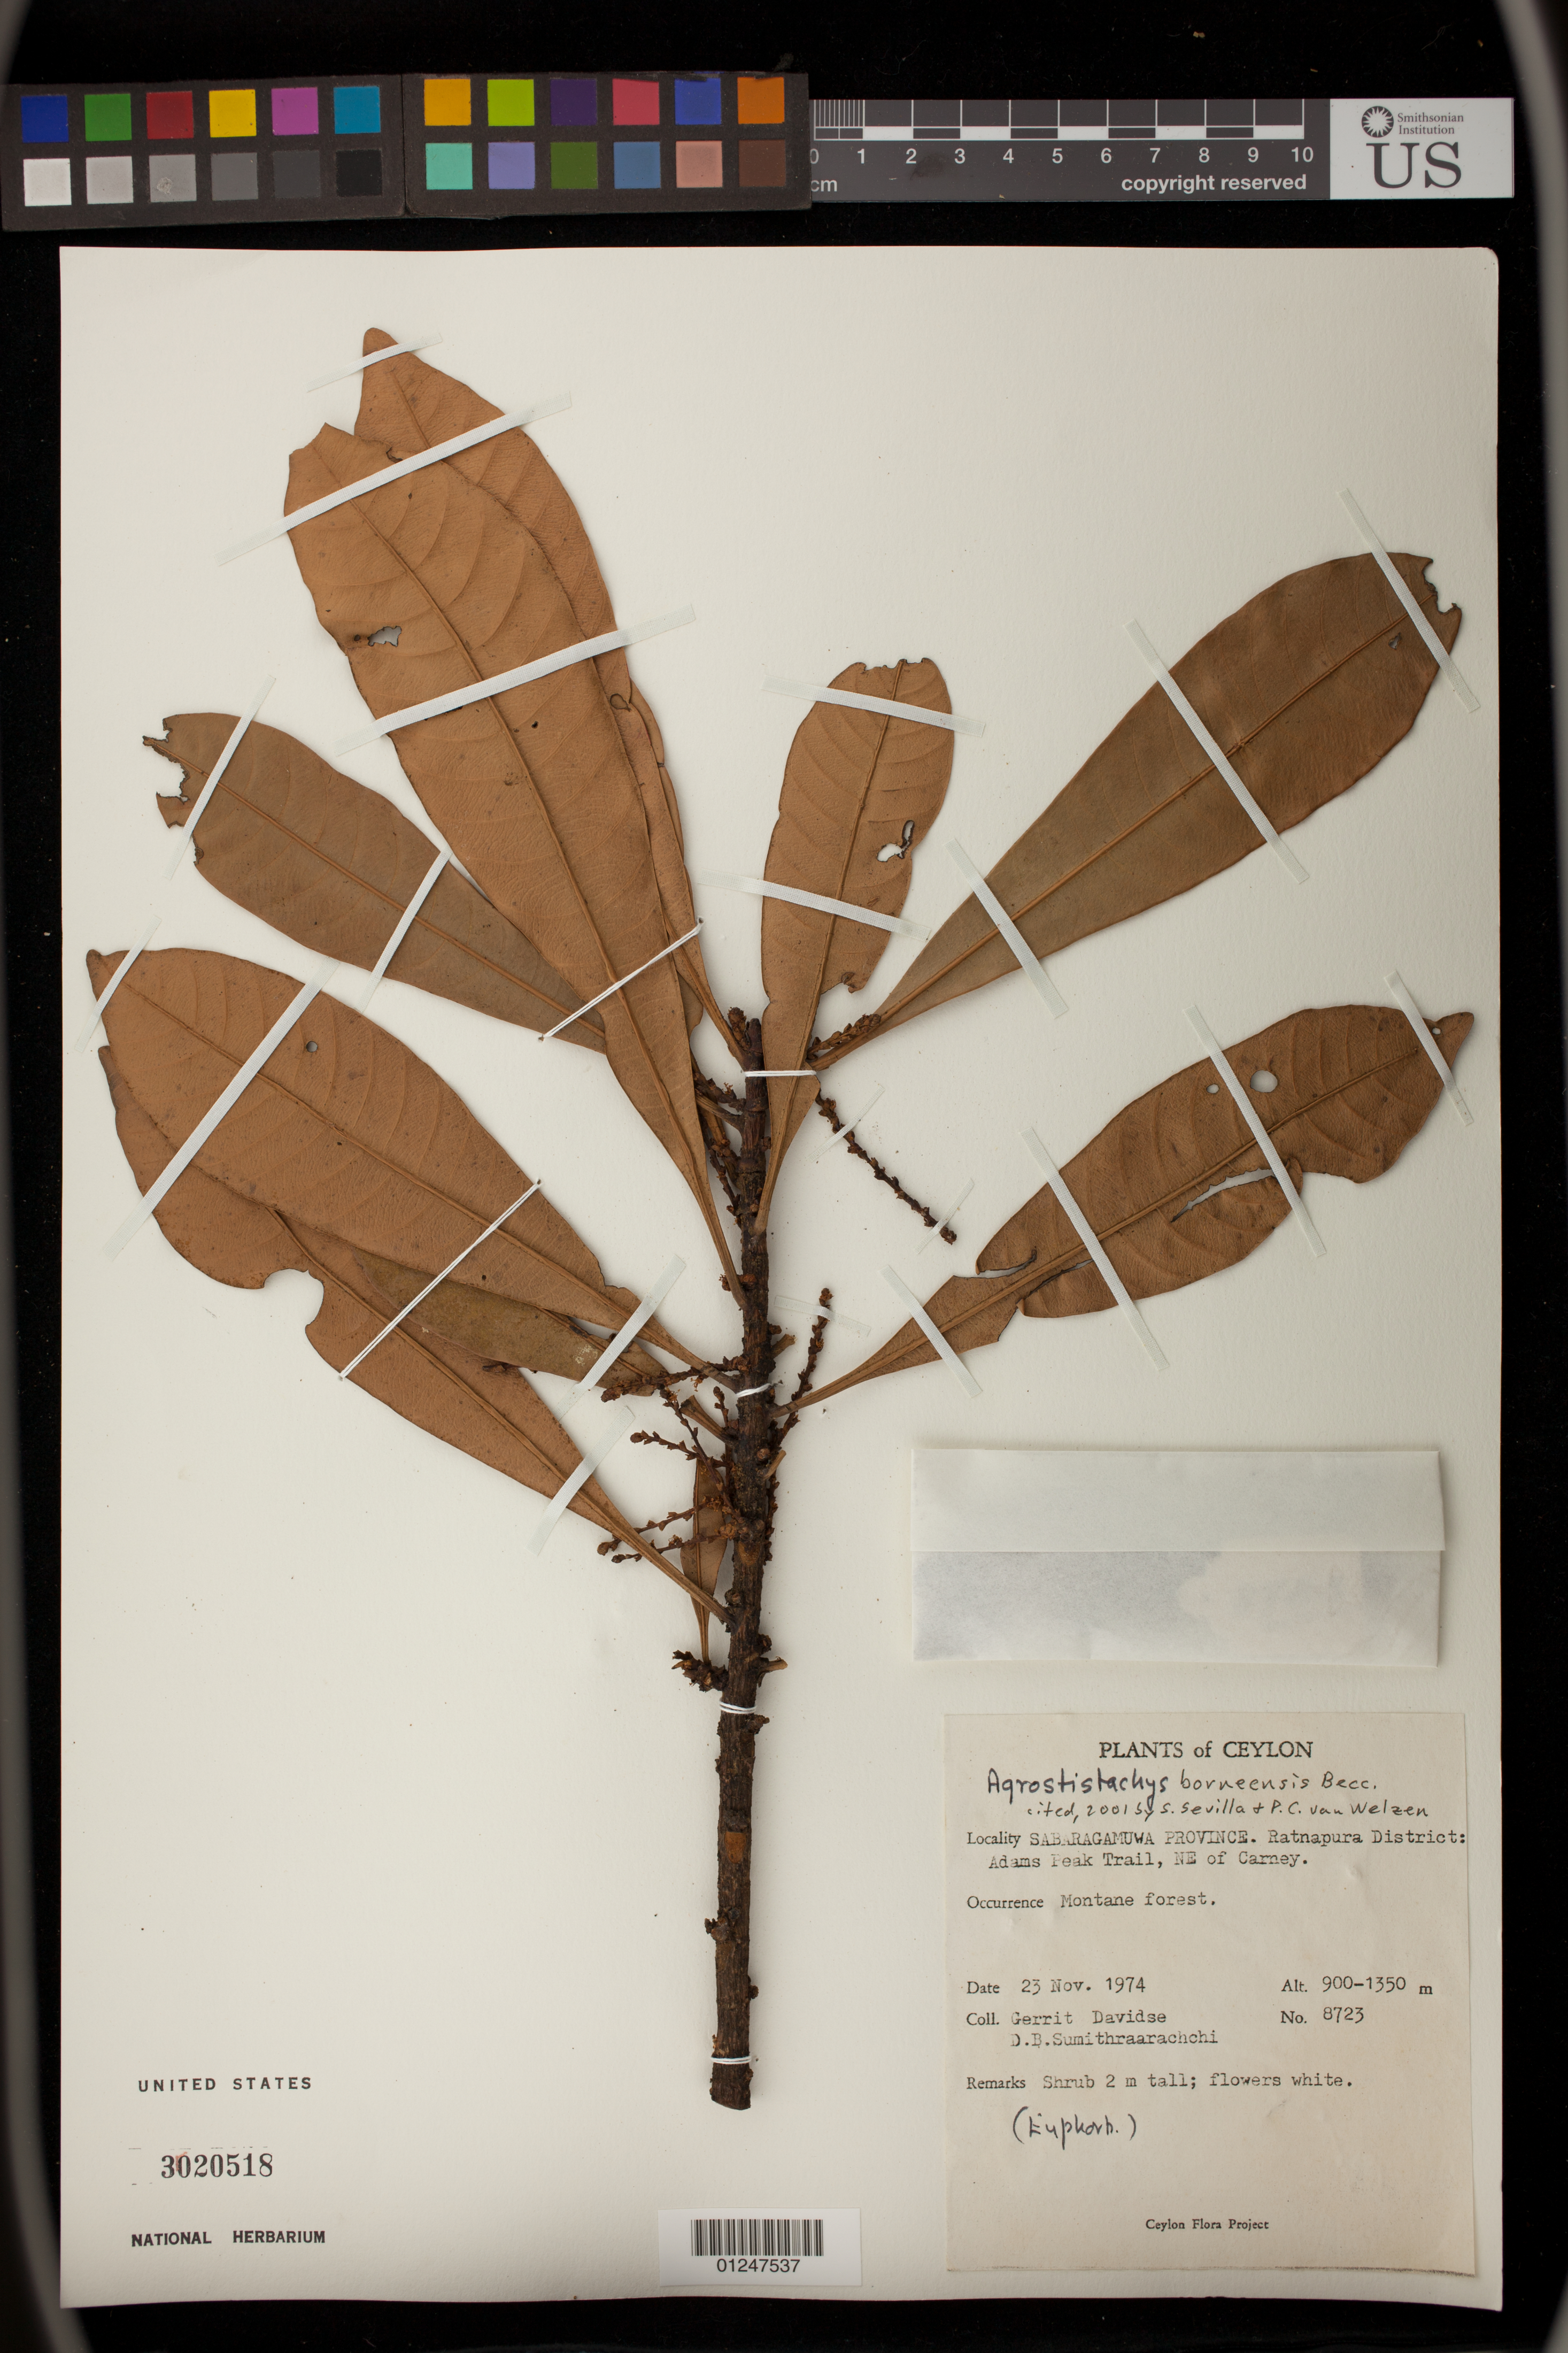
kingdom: Plantae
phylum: Tracheophyta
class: Magnoliopsida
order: Malpighiales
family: Euphorbiaceae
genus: Agrostistachys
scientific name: Agrostistachys borneensis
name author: Becc.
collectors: G. Davidse & D. B. Sumithraarachchi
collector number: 8723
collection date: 1974-11-23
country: Sri Lanka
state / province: Sabaragamuwa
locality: Ratnapura District: Adams Peak Trail, NE of Carney.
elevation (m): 900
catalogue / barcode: US 3020518